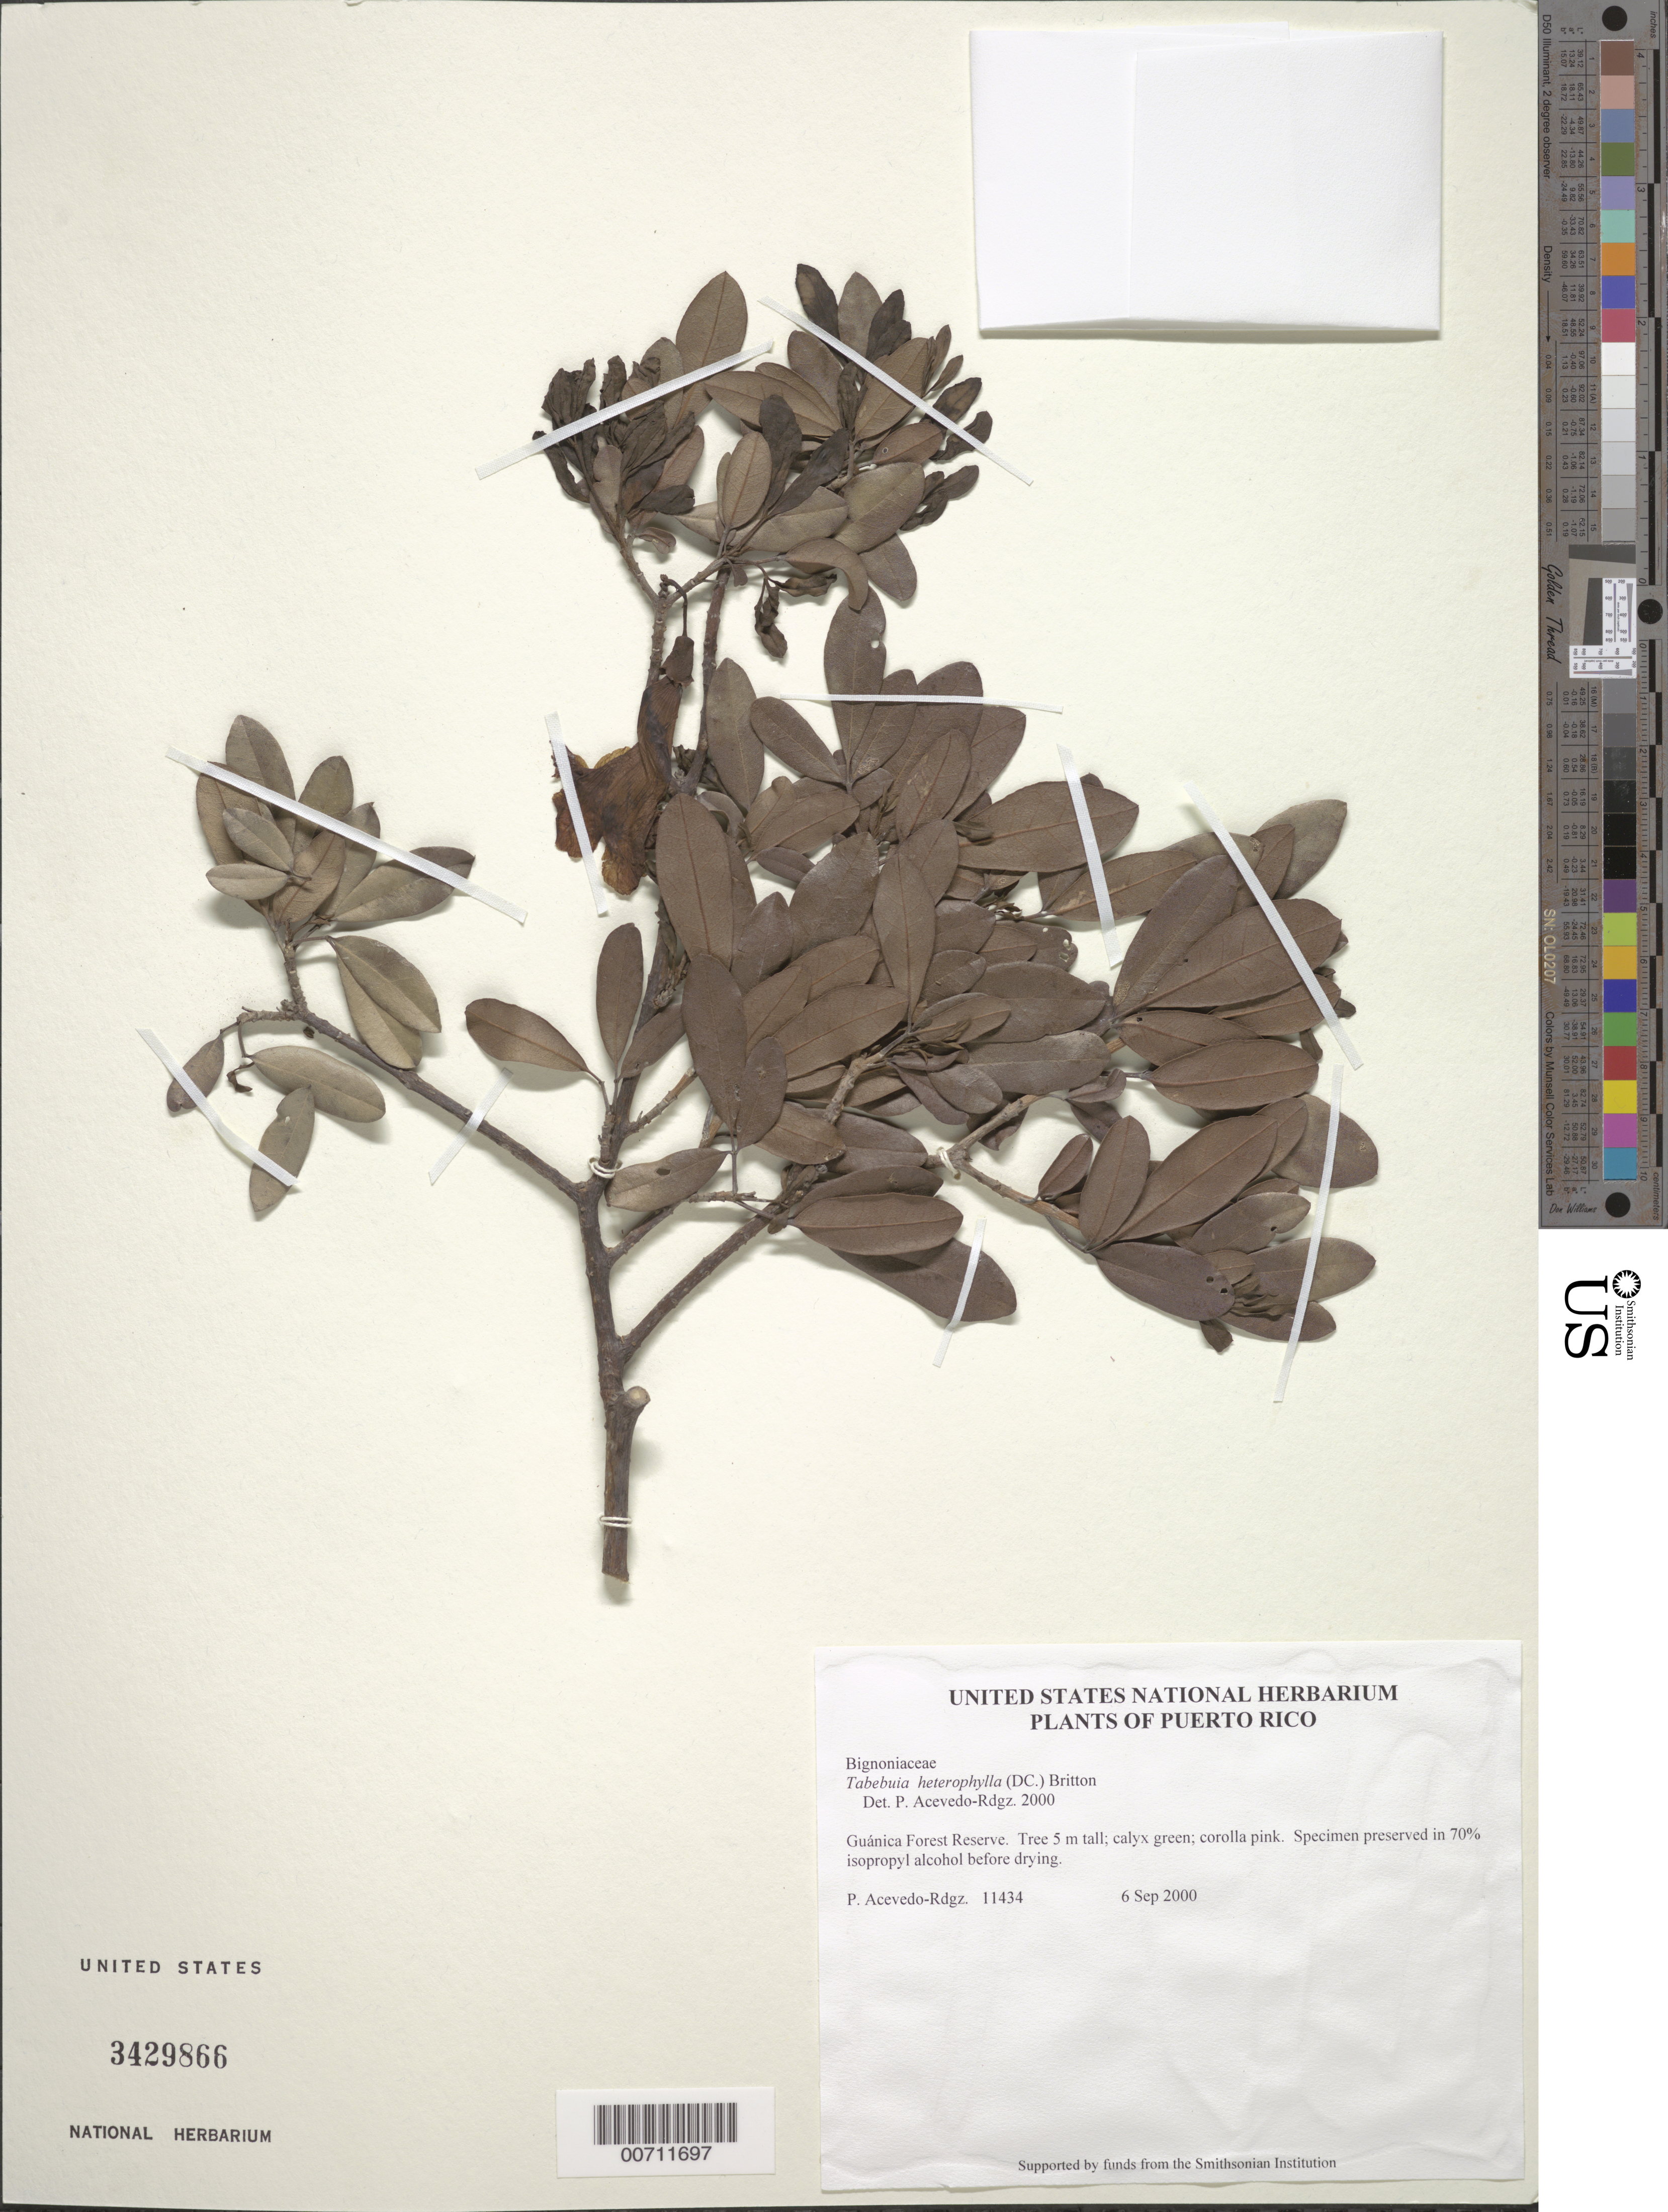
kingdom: Plantae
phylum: Tracheophyta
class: Magnoliopsida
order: Lamiales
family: Bignoniaceae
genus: Tabebuia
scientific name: Tabebuia heterophylla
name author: (DC.) Britton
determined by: Acevedo-Rodríguez, P., (BOT), Smithsonian Institution - National Museum of Natural History (UNITED STATES)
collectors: P. Acevedo-Rodr.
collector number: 11434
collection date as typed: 06 Sep 2000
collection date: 2000-09-06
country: Puerto Rico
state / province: Guánica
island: Puerto Rico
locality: Guánica Forest Reserve.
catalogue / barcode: US 3429866